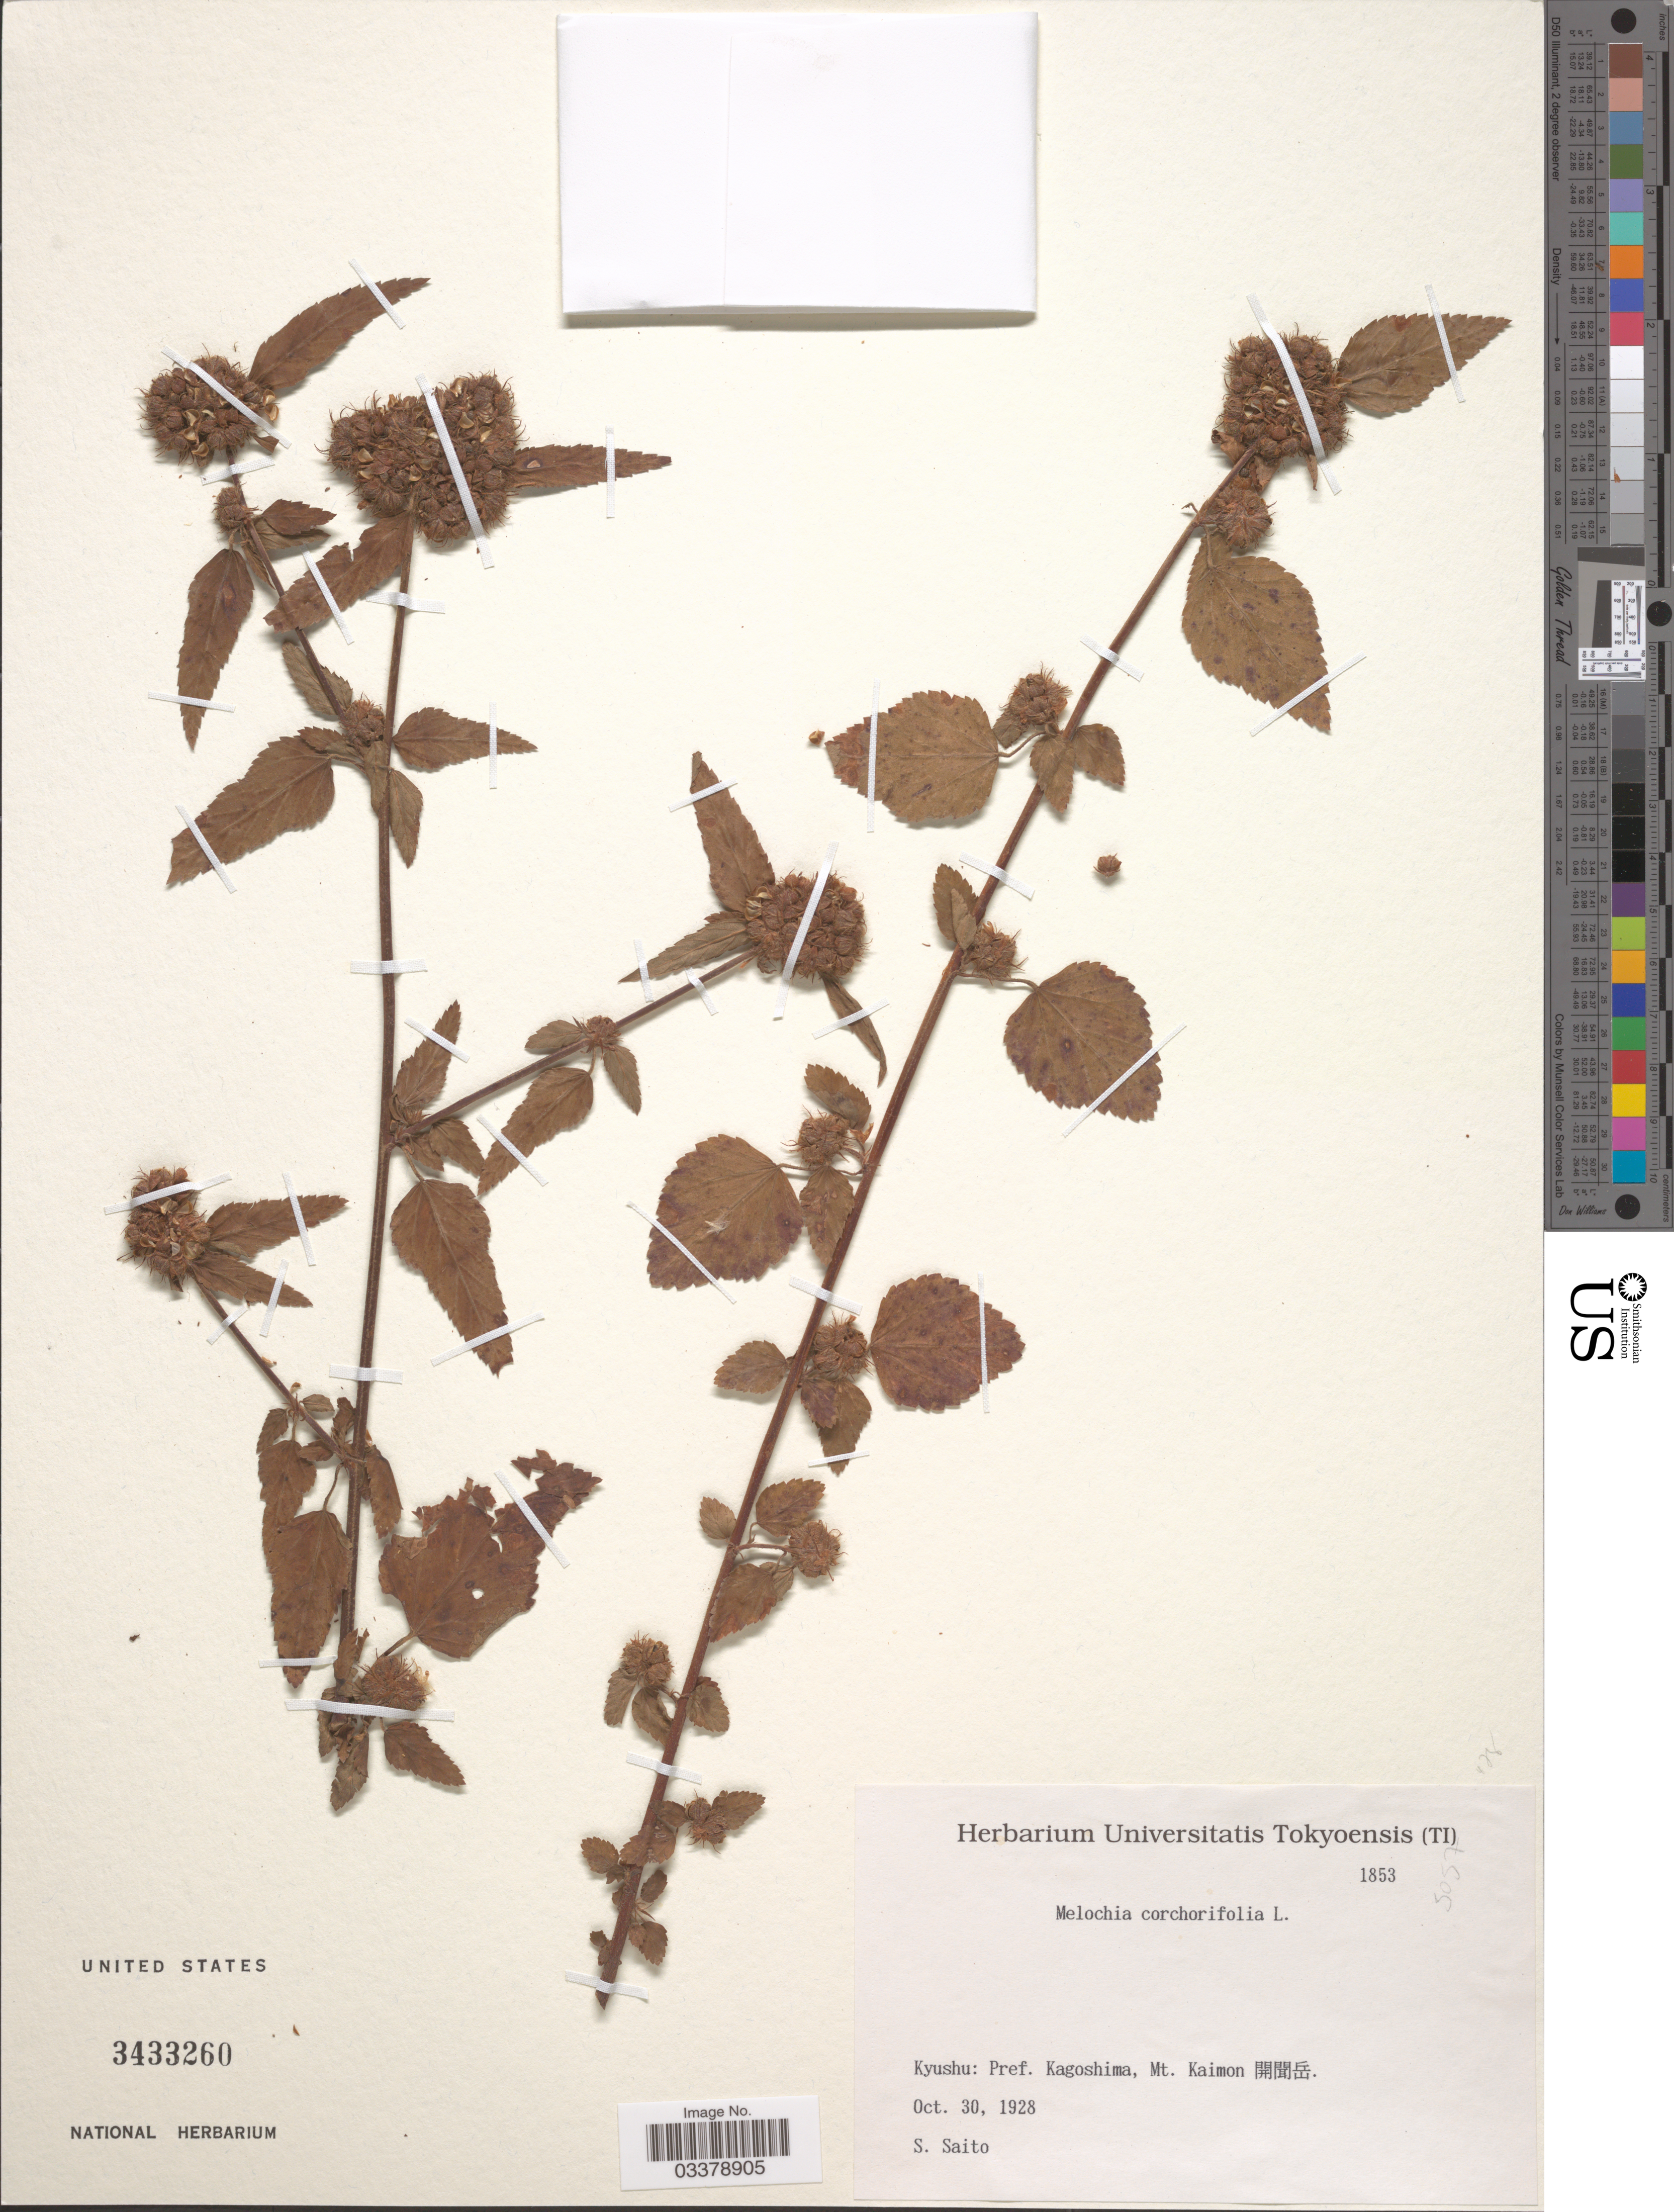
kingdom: Plantae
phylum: Tracheophyta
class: Magnoliopsida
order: Malvales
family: Malvaceae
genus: Melochia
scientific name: Melochia corchorifolia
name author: L.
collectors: S. Saito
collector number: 1853/5057*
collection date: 1928-10-30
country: Japan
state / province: Kagosima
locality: Kyushu: Pref. Kagoshima, Mt. Kaimon X.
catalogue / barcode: US 3433260